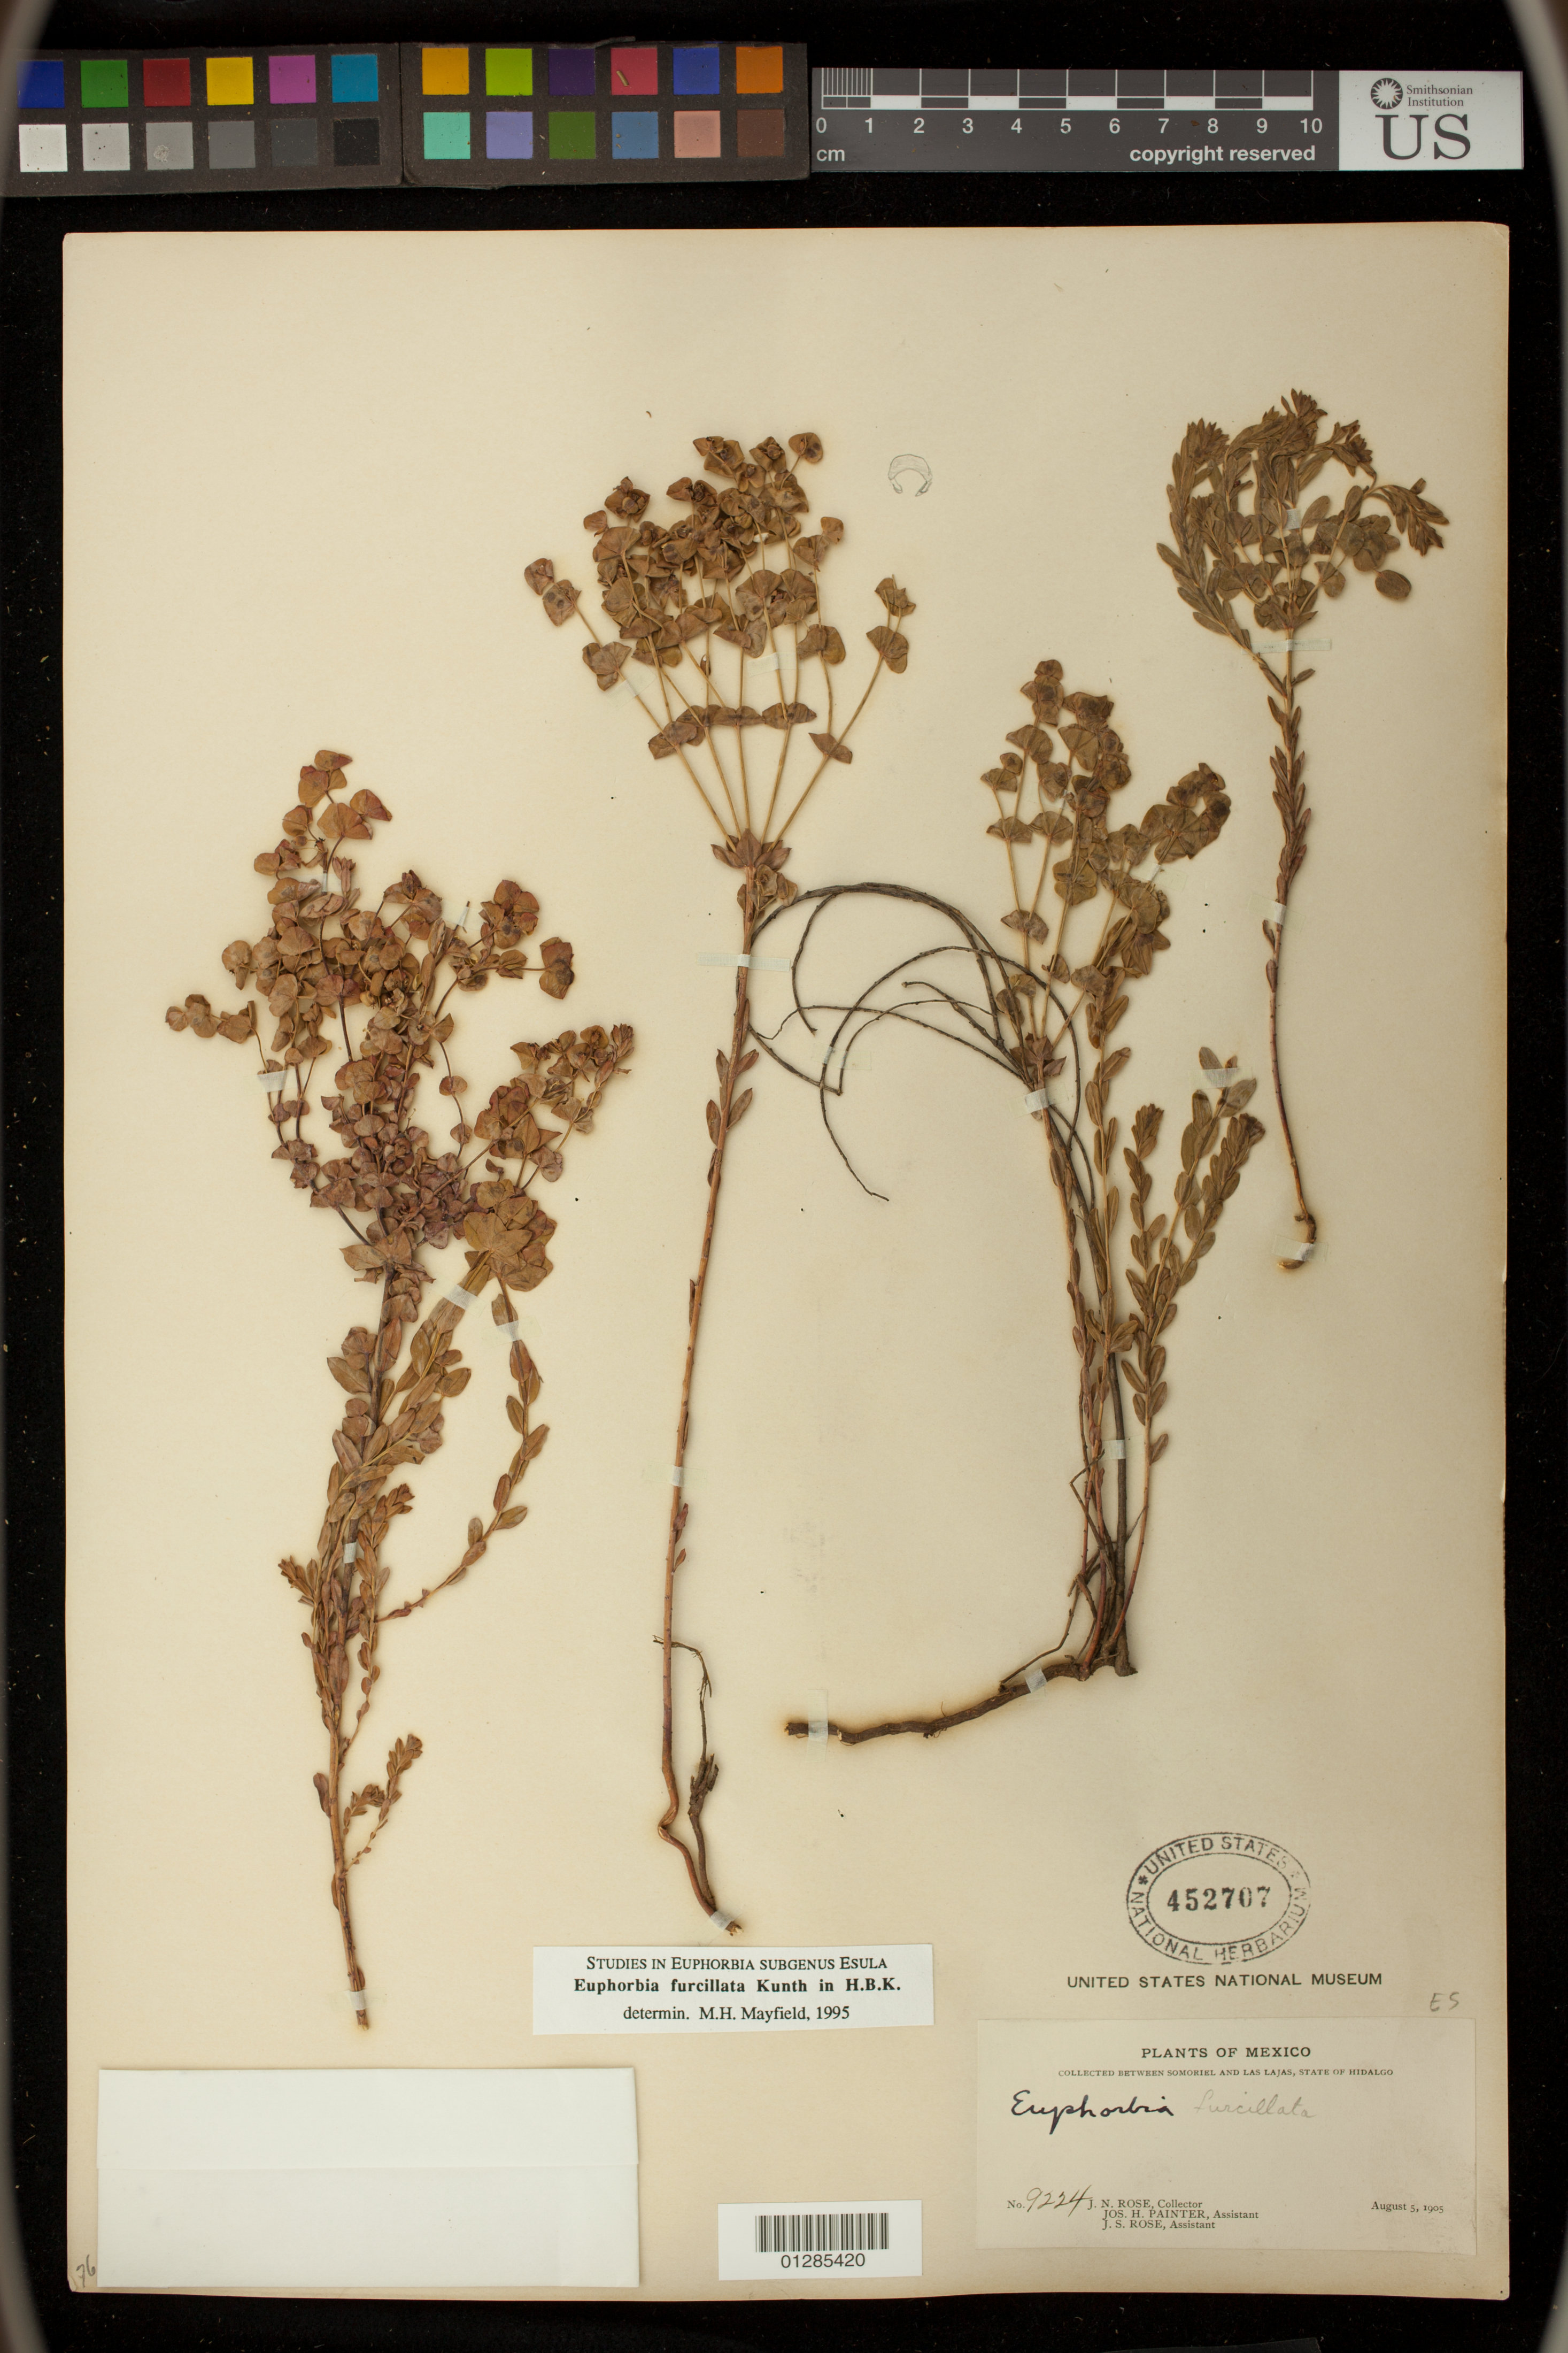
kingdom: Plantae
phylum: Tracheophyta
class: Magnoliopsida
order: Malpighiales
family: Euphorbiaceae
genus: Euphorbia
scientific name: Euphorbia furcillata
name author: Kunth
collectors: J. N. Rose, J. H. Painter & J. S. Rose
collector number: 9224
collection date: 1905-08-05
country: Mexico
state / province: Hidalgo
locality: Collected between Somoriel and Las Lajas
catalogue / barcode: US 452707